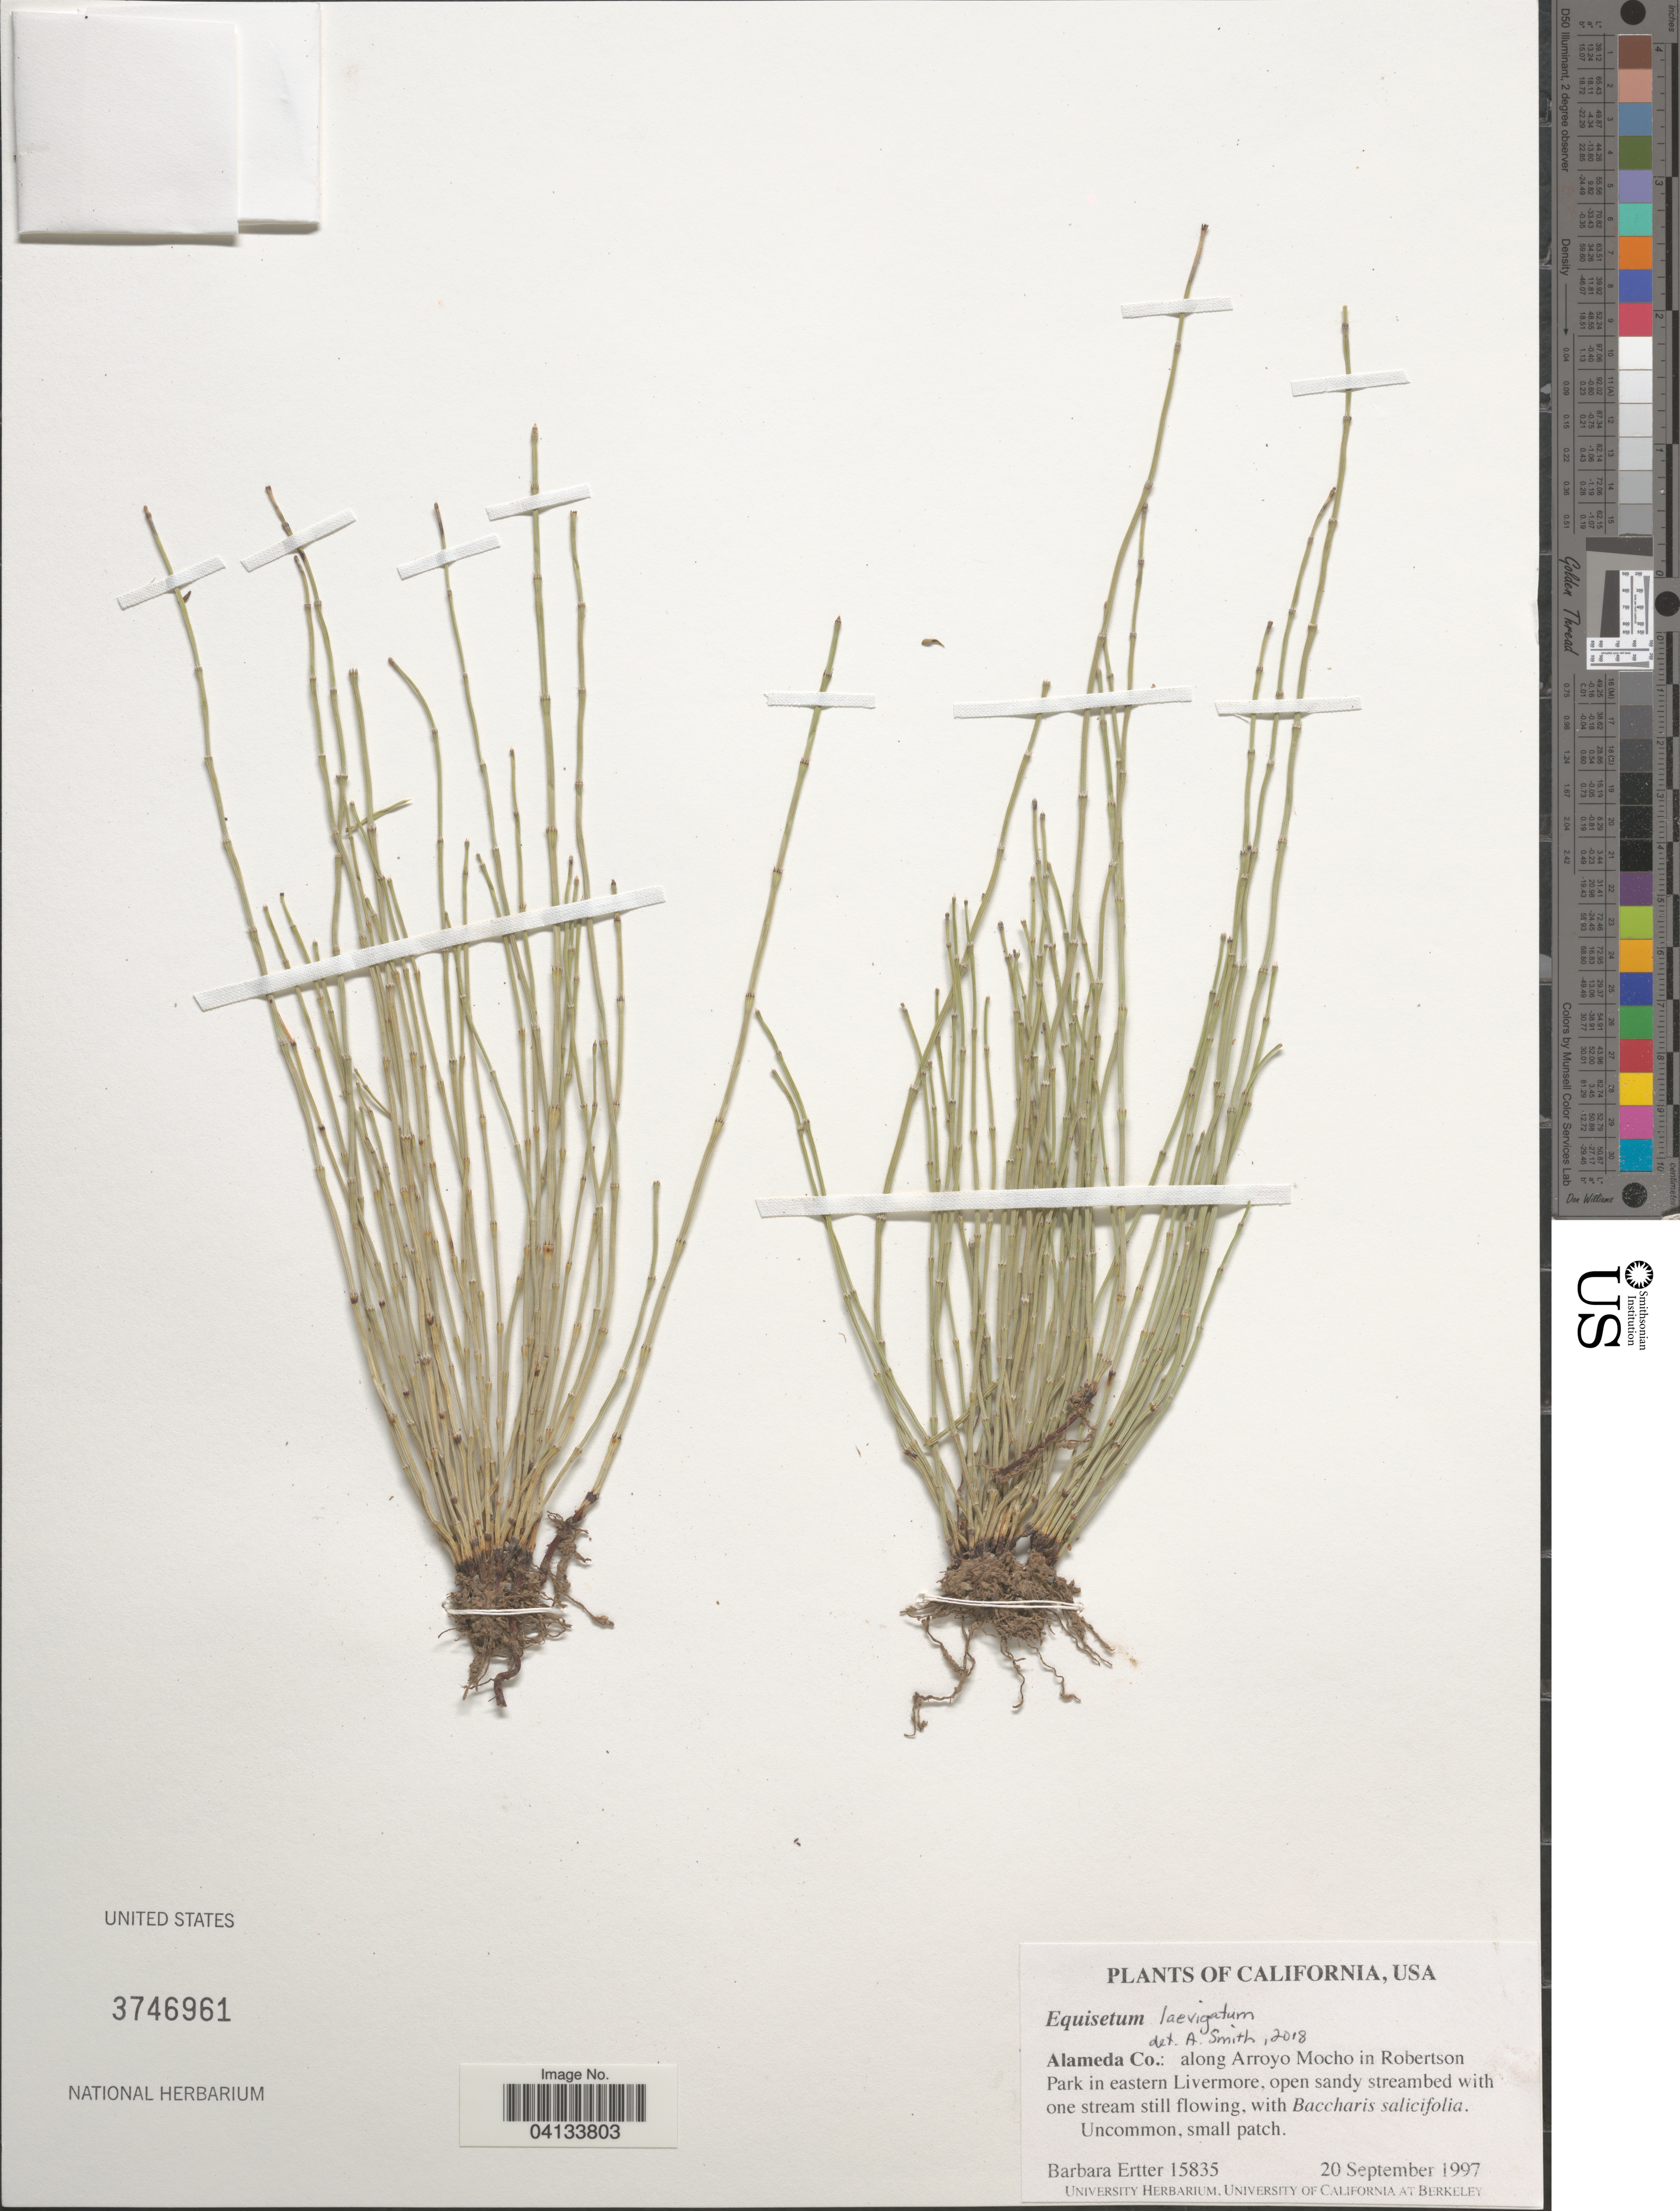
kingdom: Plantae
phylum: Tracheophyta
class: Polypodiopsida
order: Equisetales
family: Equisetaceae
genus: Equisetum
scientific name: Equisetum laevigatum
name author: A. Braun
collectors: B. Ertter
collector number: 15835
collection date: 1997-09-20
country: United States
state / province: California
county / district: Alameda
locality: Alameda Co.: along Arroyo Mocho in Robertson Park in eastern Livermore.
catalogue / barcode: US 3746961